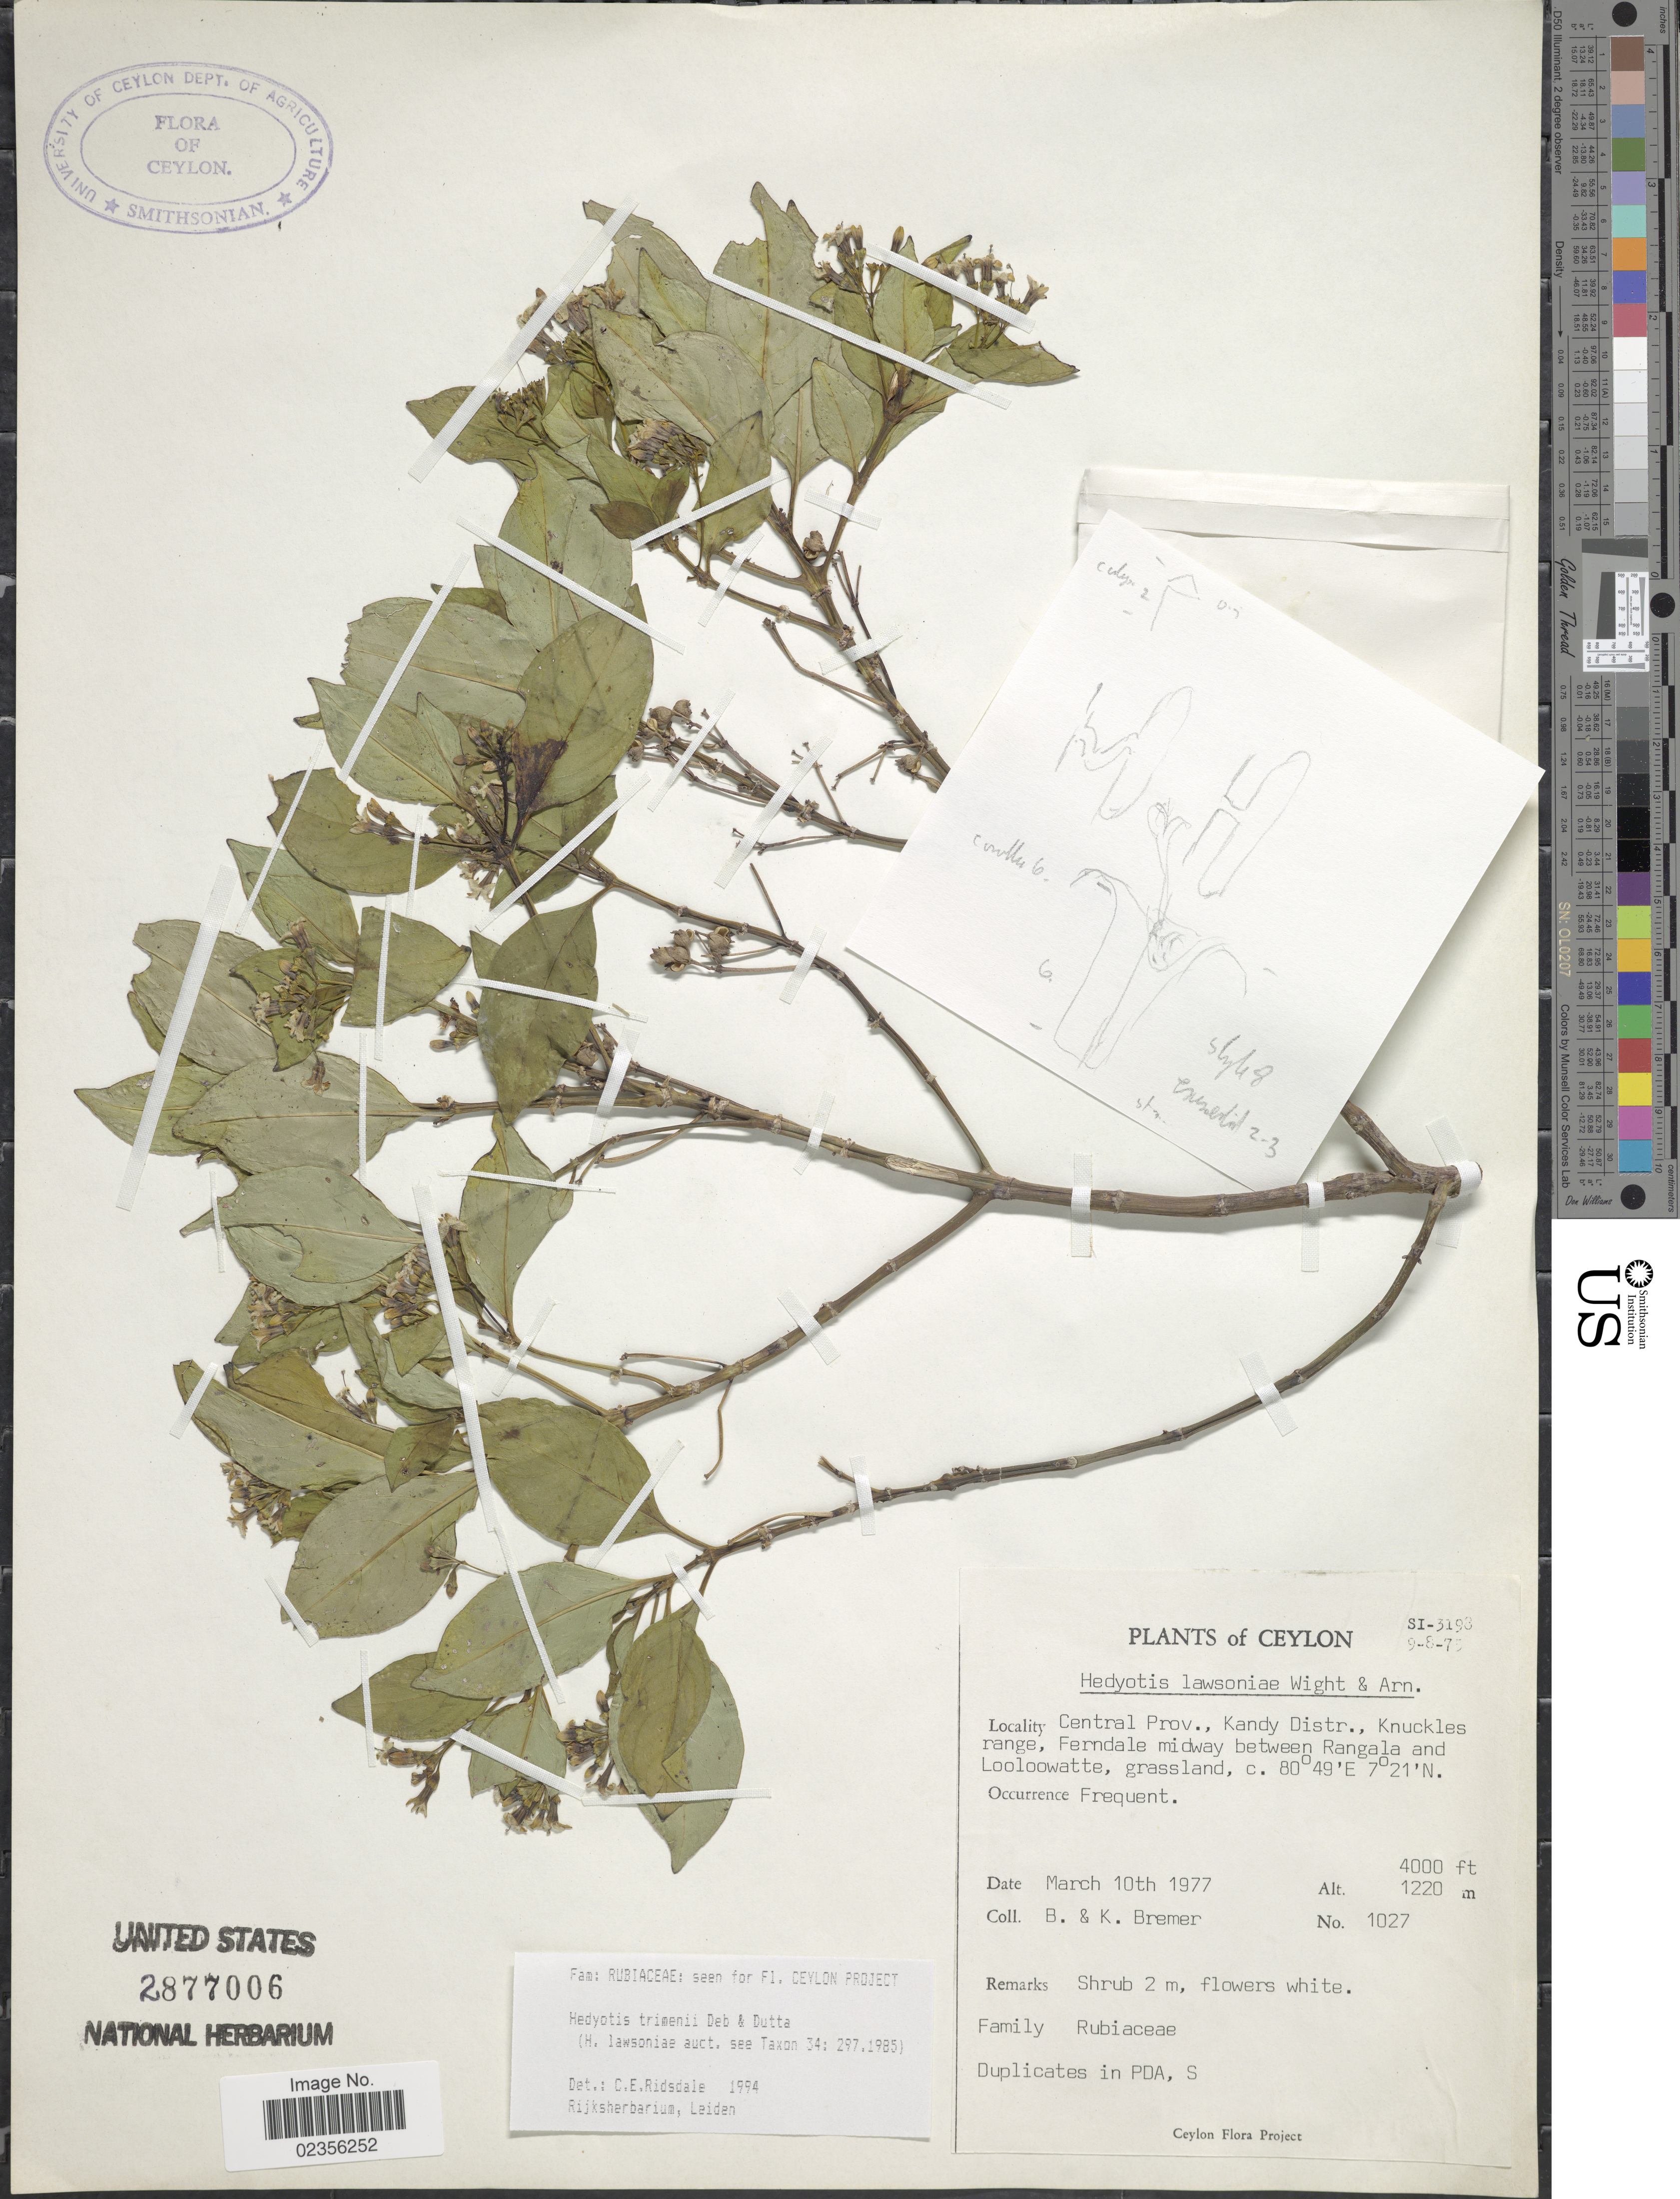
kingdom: Plantae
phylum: Tracheophyta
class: Magnoliopsida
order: Gentianales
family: Rubiaceae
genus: Hedyotis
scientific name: Hedyotis trimenii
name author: Deb & R. Dutta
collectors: B. Bremer & K. Bremer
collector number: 1027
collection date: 1977-03-10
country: Sri Lanka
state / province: Central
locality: Central Prov., Kandy Distr. Knuckles range, Ferndale midway between Rangala and Looloowatte, grassland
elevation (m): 372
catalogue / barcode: US 2877006